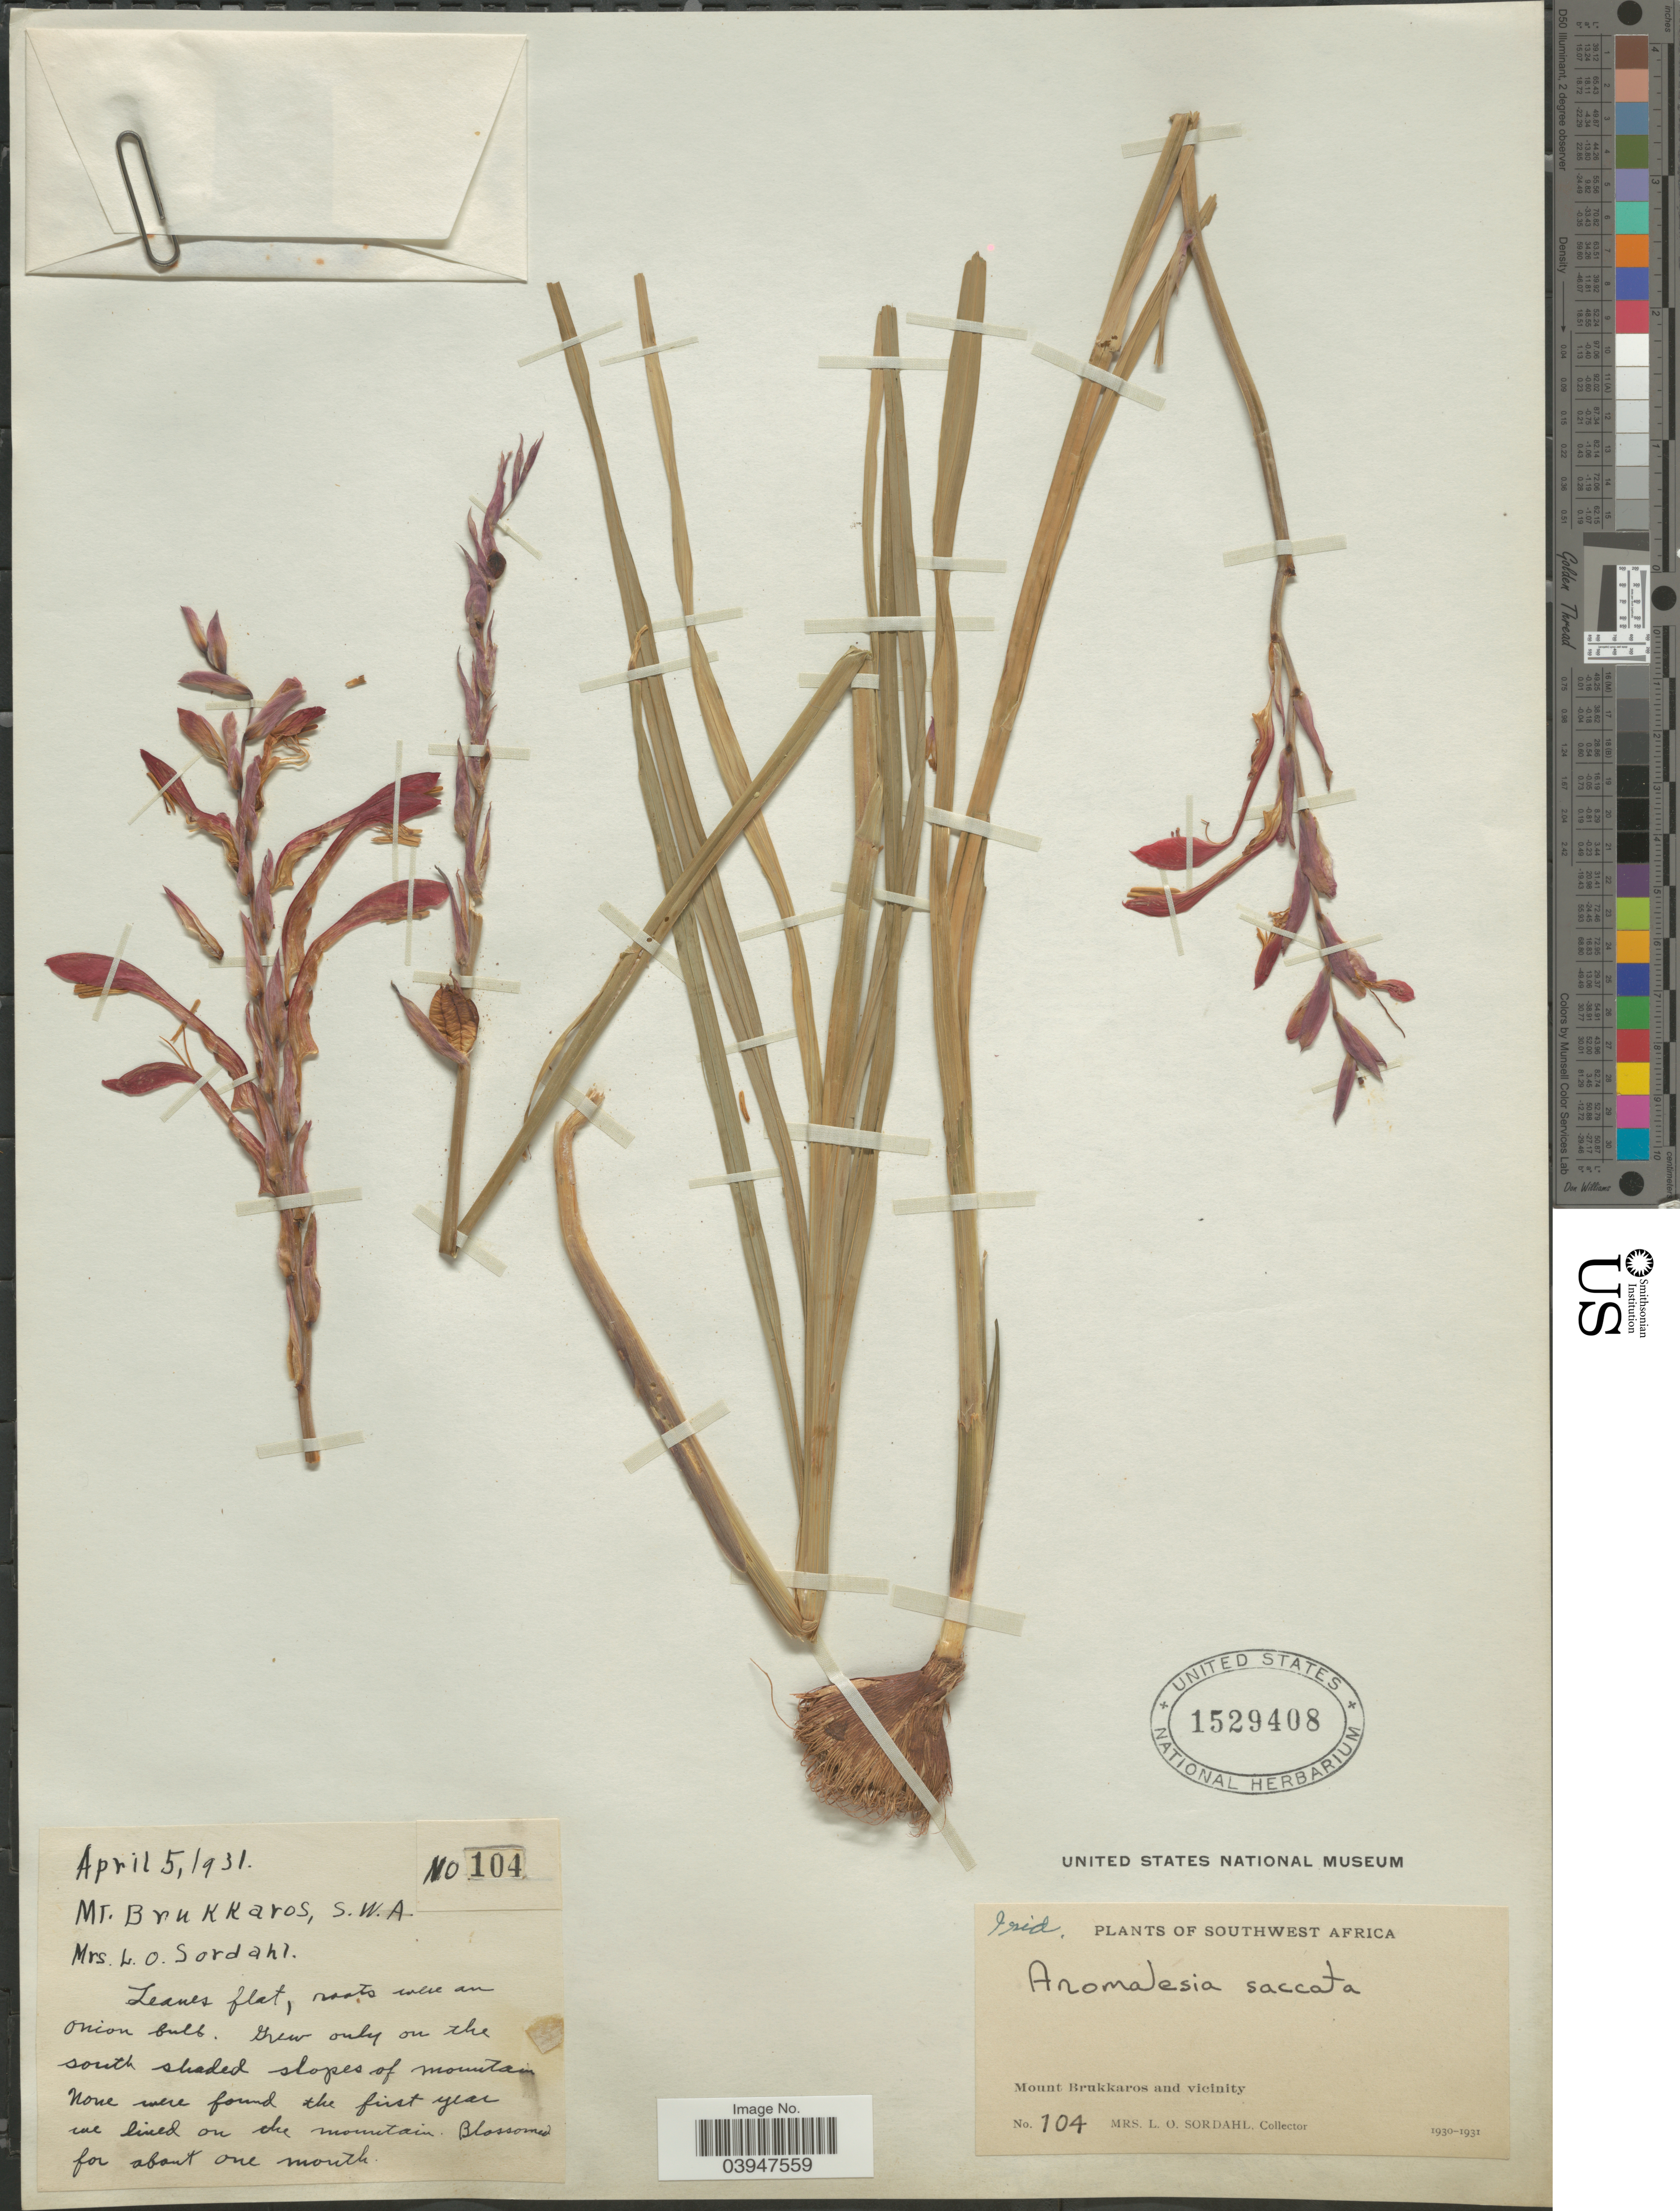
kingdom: Plantae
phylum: Tracheophyta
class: Liliopsida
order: Asparagales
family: Iridaceae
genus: Gladiolus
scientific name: Gladiolus saccatus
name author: (Klatt) Goldblatt & M.P. de Vos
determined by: Strong, Mark T., (BOT), Smithsonian Institution - National Museum of Natural History (UNITED STATES)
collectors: L. Sordahl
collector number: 104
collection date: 1931-04-05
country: Namibia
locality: Southwest Africa. Mount Brukkaros and vicinity.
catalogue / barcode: US 1529408